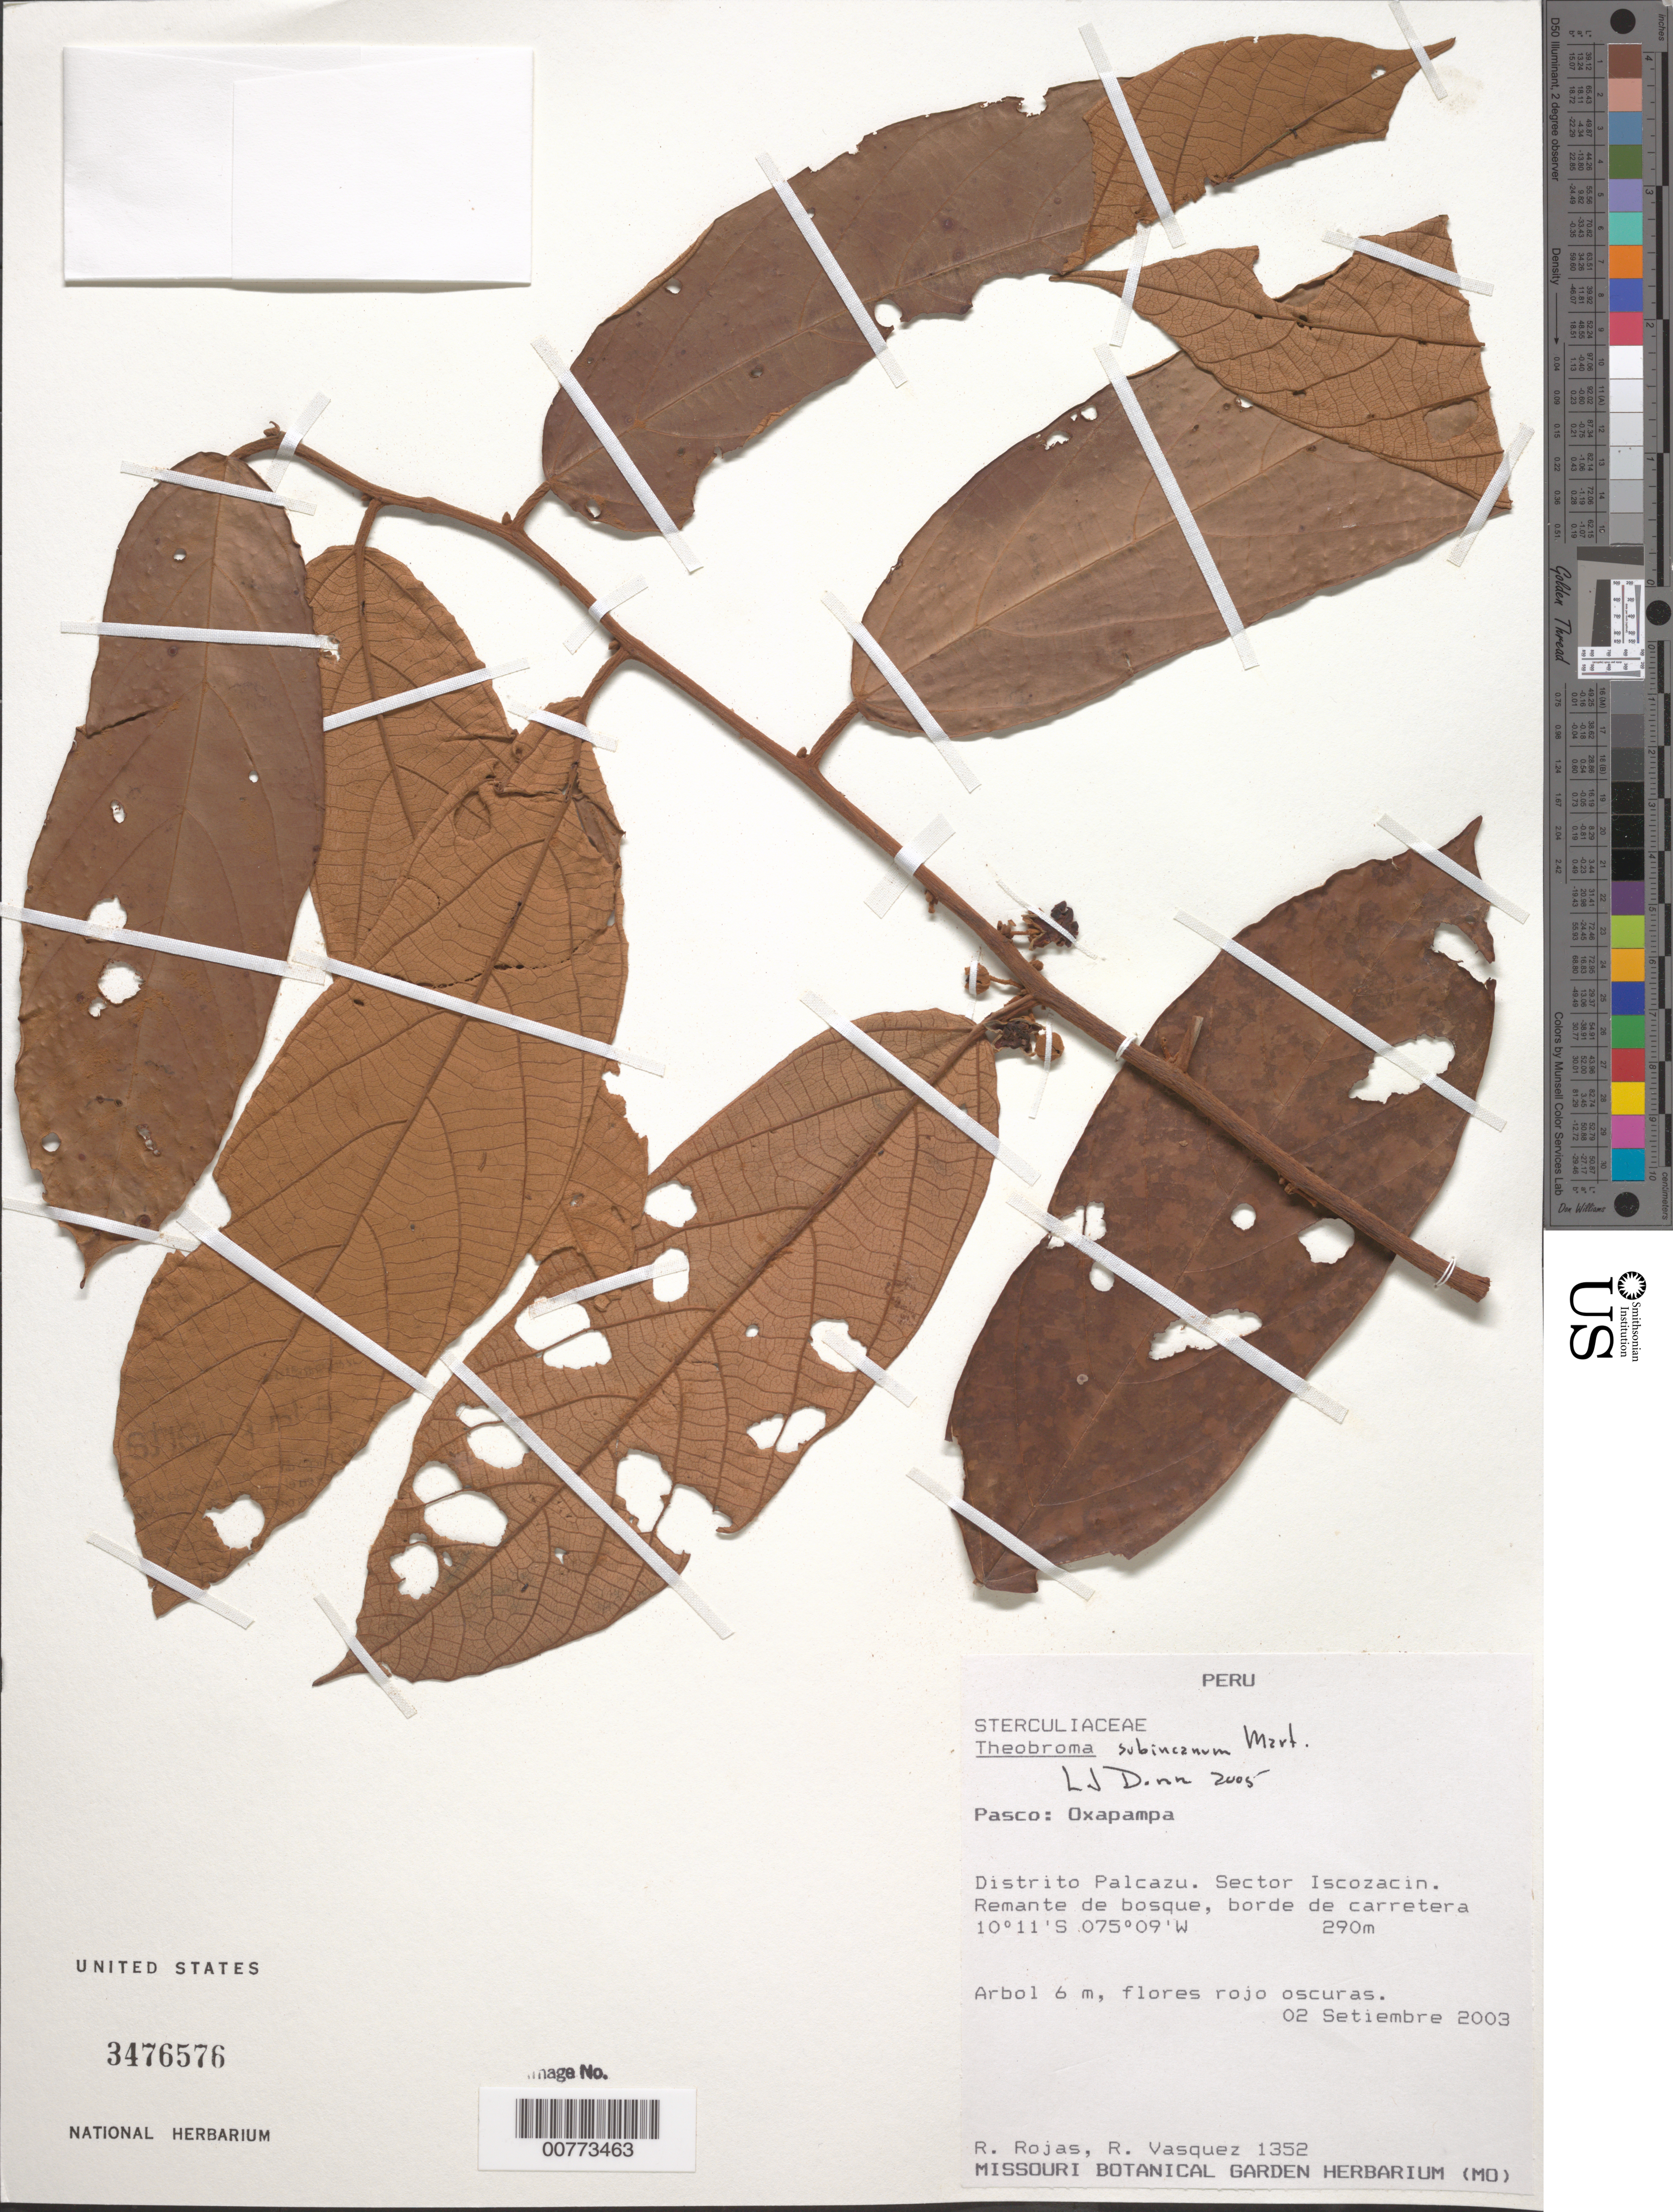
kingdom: Plantae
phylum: Tracheophyta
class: Magnoliopsida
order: Malvales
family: Malvaceae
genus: Theobroma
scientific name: Theobroma subincanum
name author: Mart.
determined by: Dorr, L. J., (BOT), Smithsonian Institution - National Museum of Natural History (UNITED STATES)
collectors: R. Rojas & R. Vasquez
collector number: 1352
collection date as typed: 02 Sep 2003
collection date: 2003-09-02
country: Peru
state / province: Pasco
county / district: Oxapampa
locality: Distrito Palcazu. Sector Iscozacin.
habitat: Bosque.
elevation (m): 290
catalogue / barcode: US 3476576